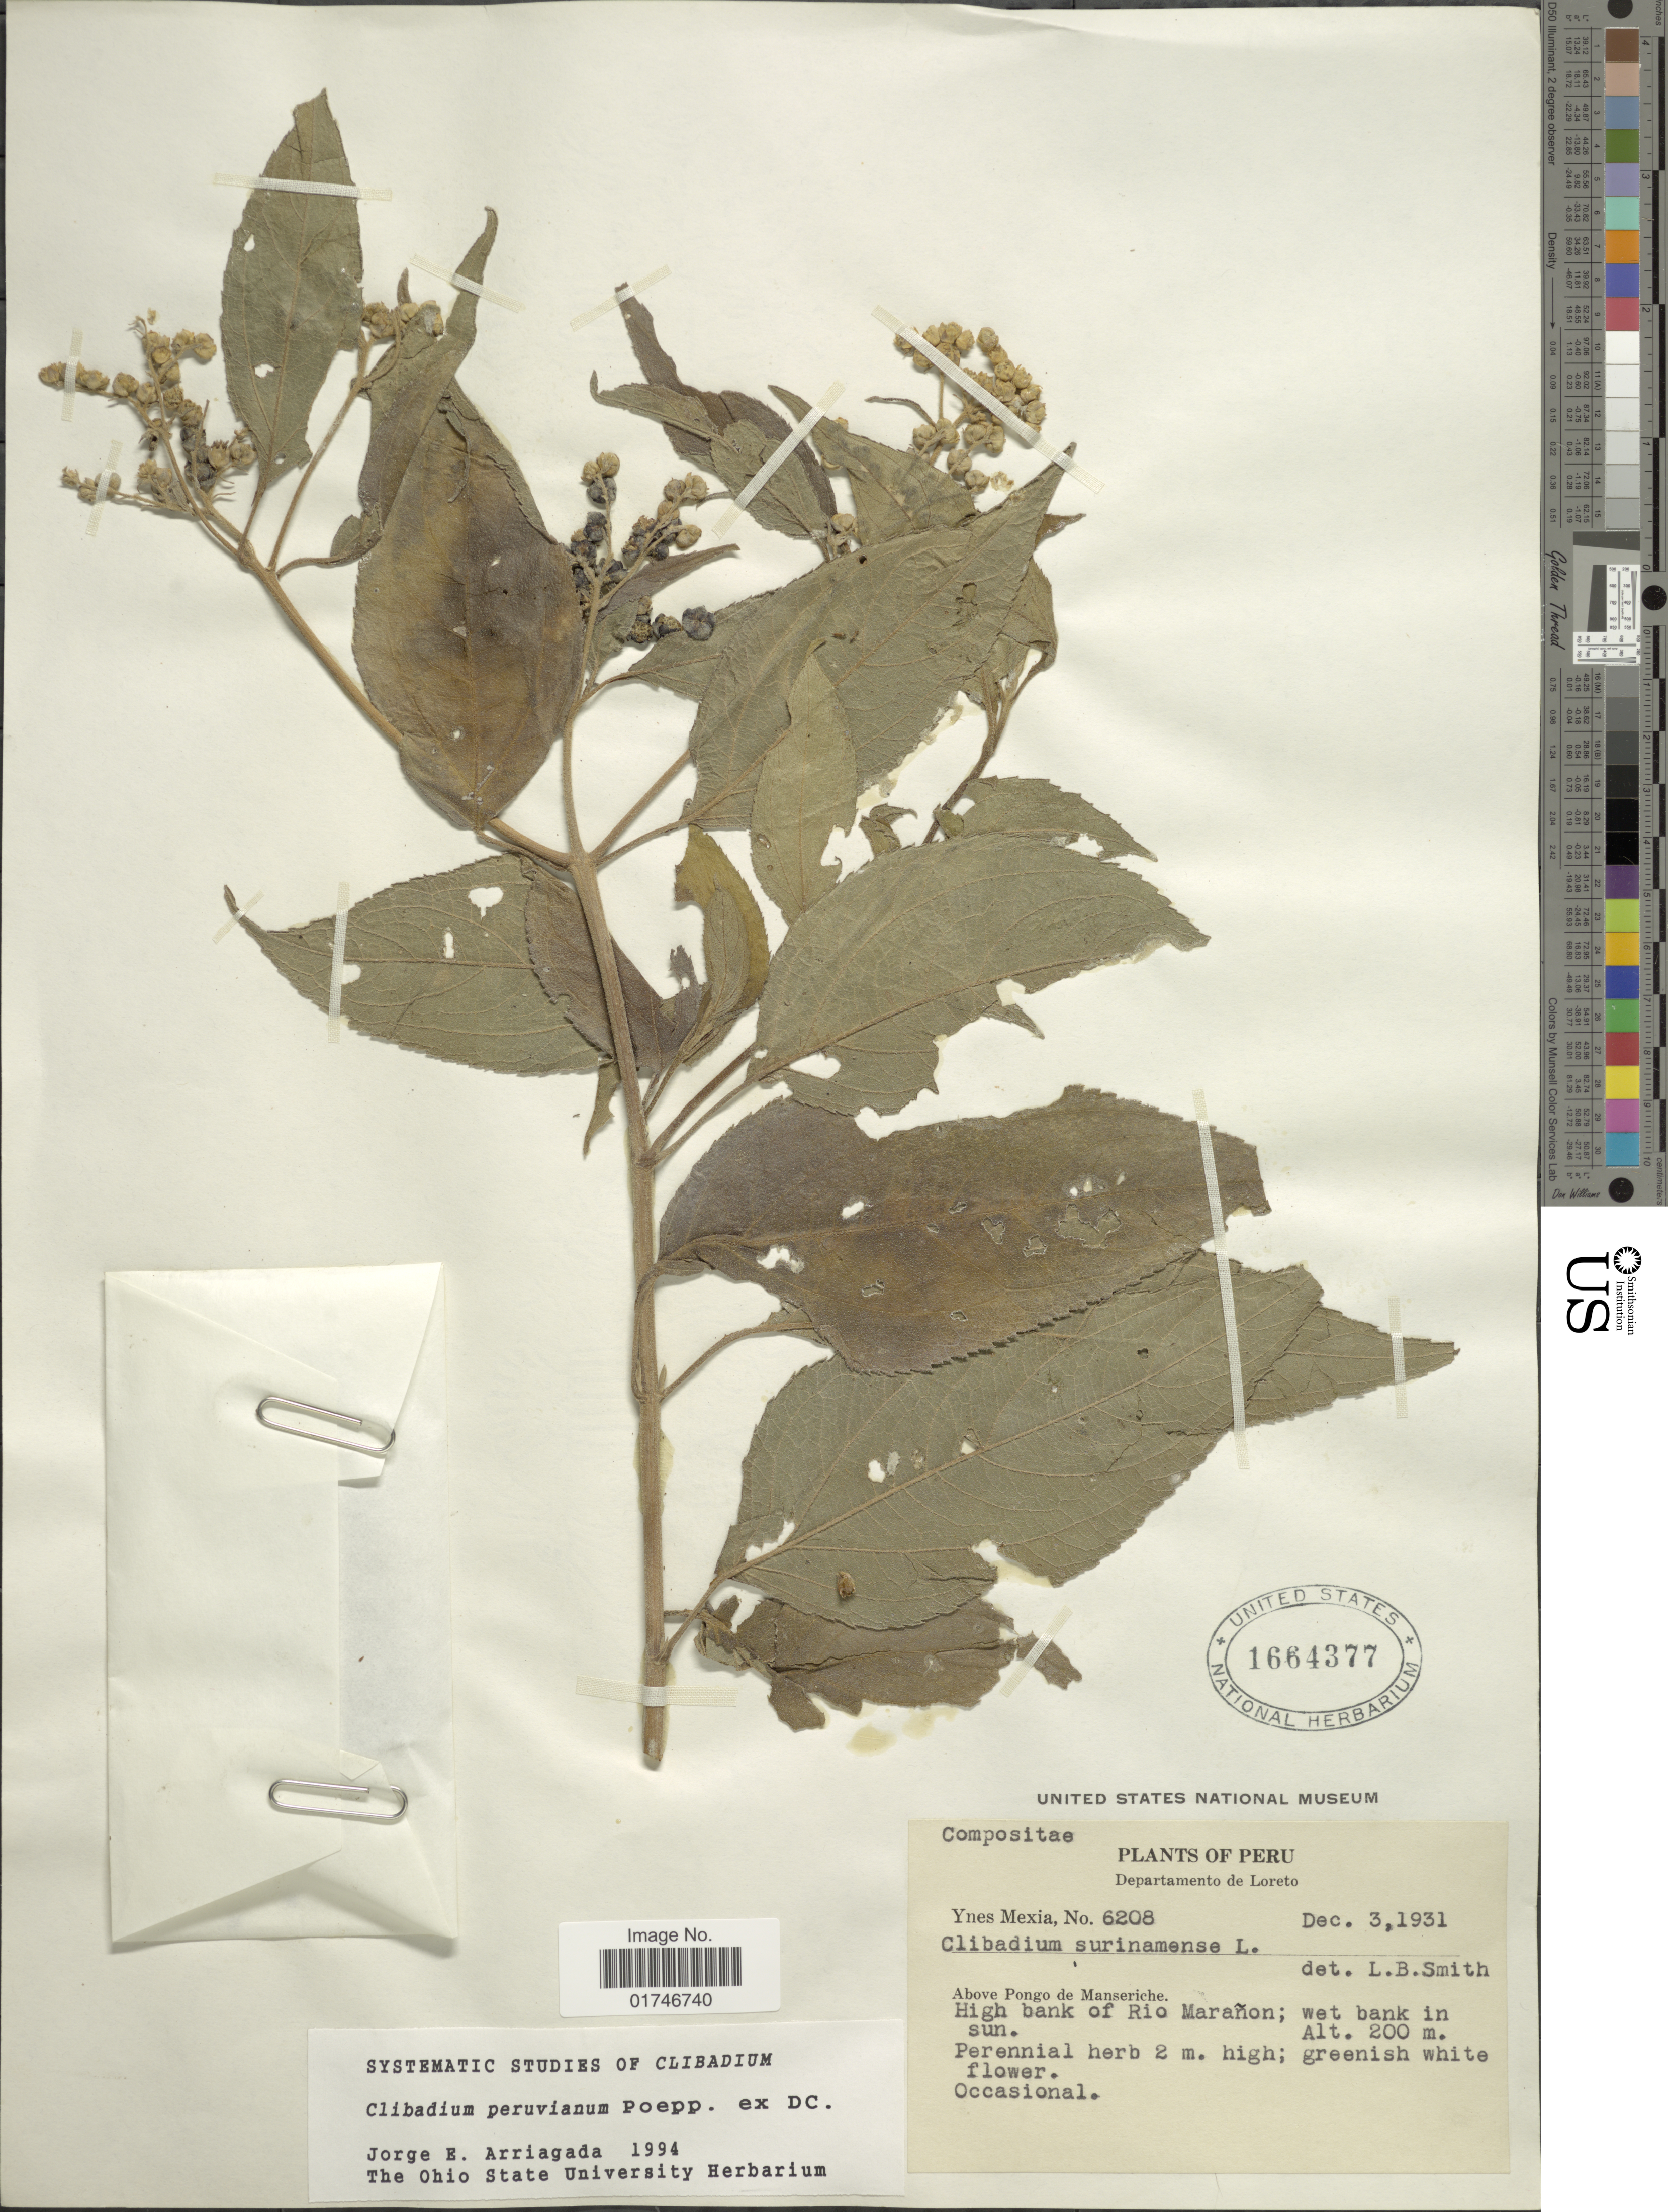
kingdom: Plantae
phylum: Tracheophyta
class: Magnoliopsida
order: Asterales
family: Asteraceae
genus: Clibadium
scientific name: Clibadium peruvianum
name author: Poepp.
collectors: Y. Mexia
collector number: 6208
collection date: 1931-12-03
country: Peru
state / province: Loreto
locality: Departamento de Loreto. Above Pongo de Manseriche. High bank of Rio Marañon: wet bank in sun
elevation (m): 200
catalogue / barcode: US 1664377